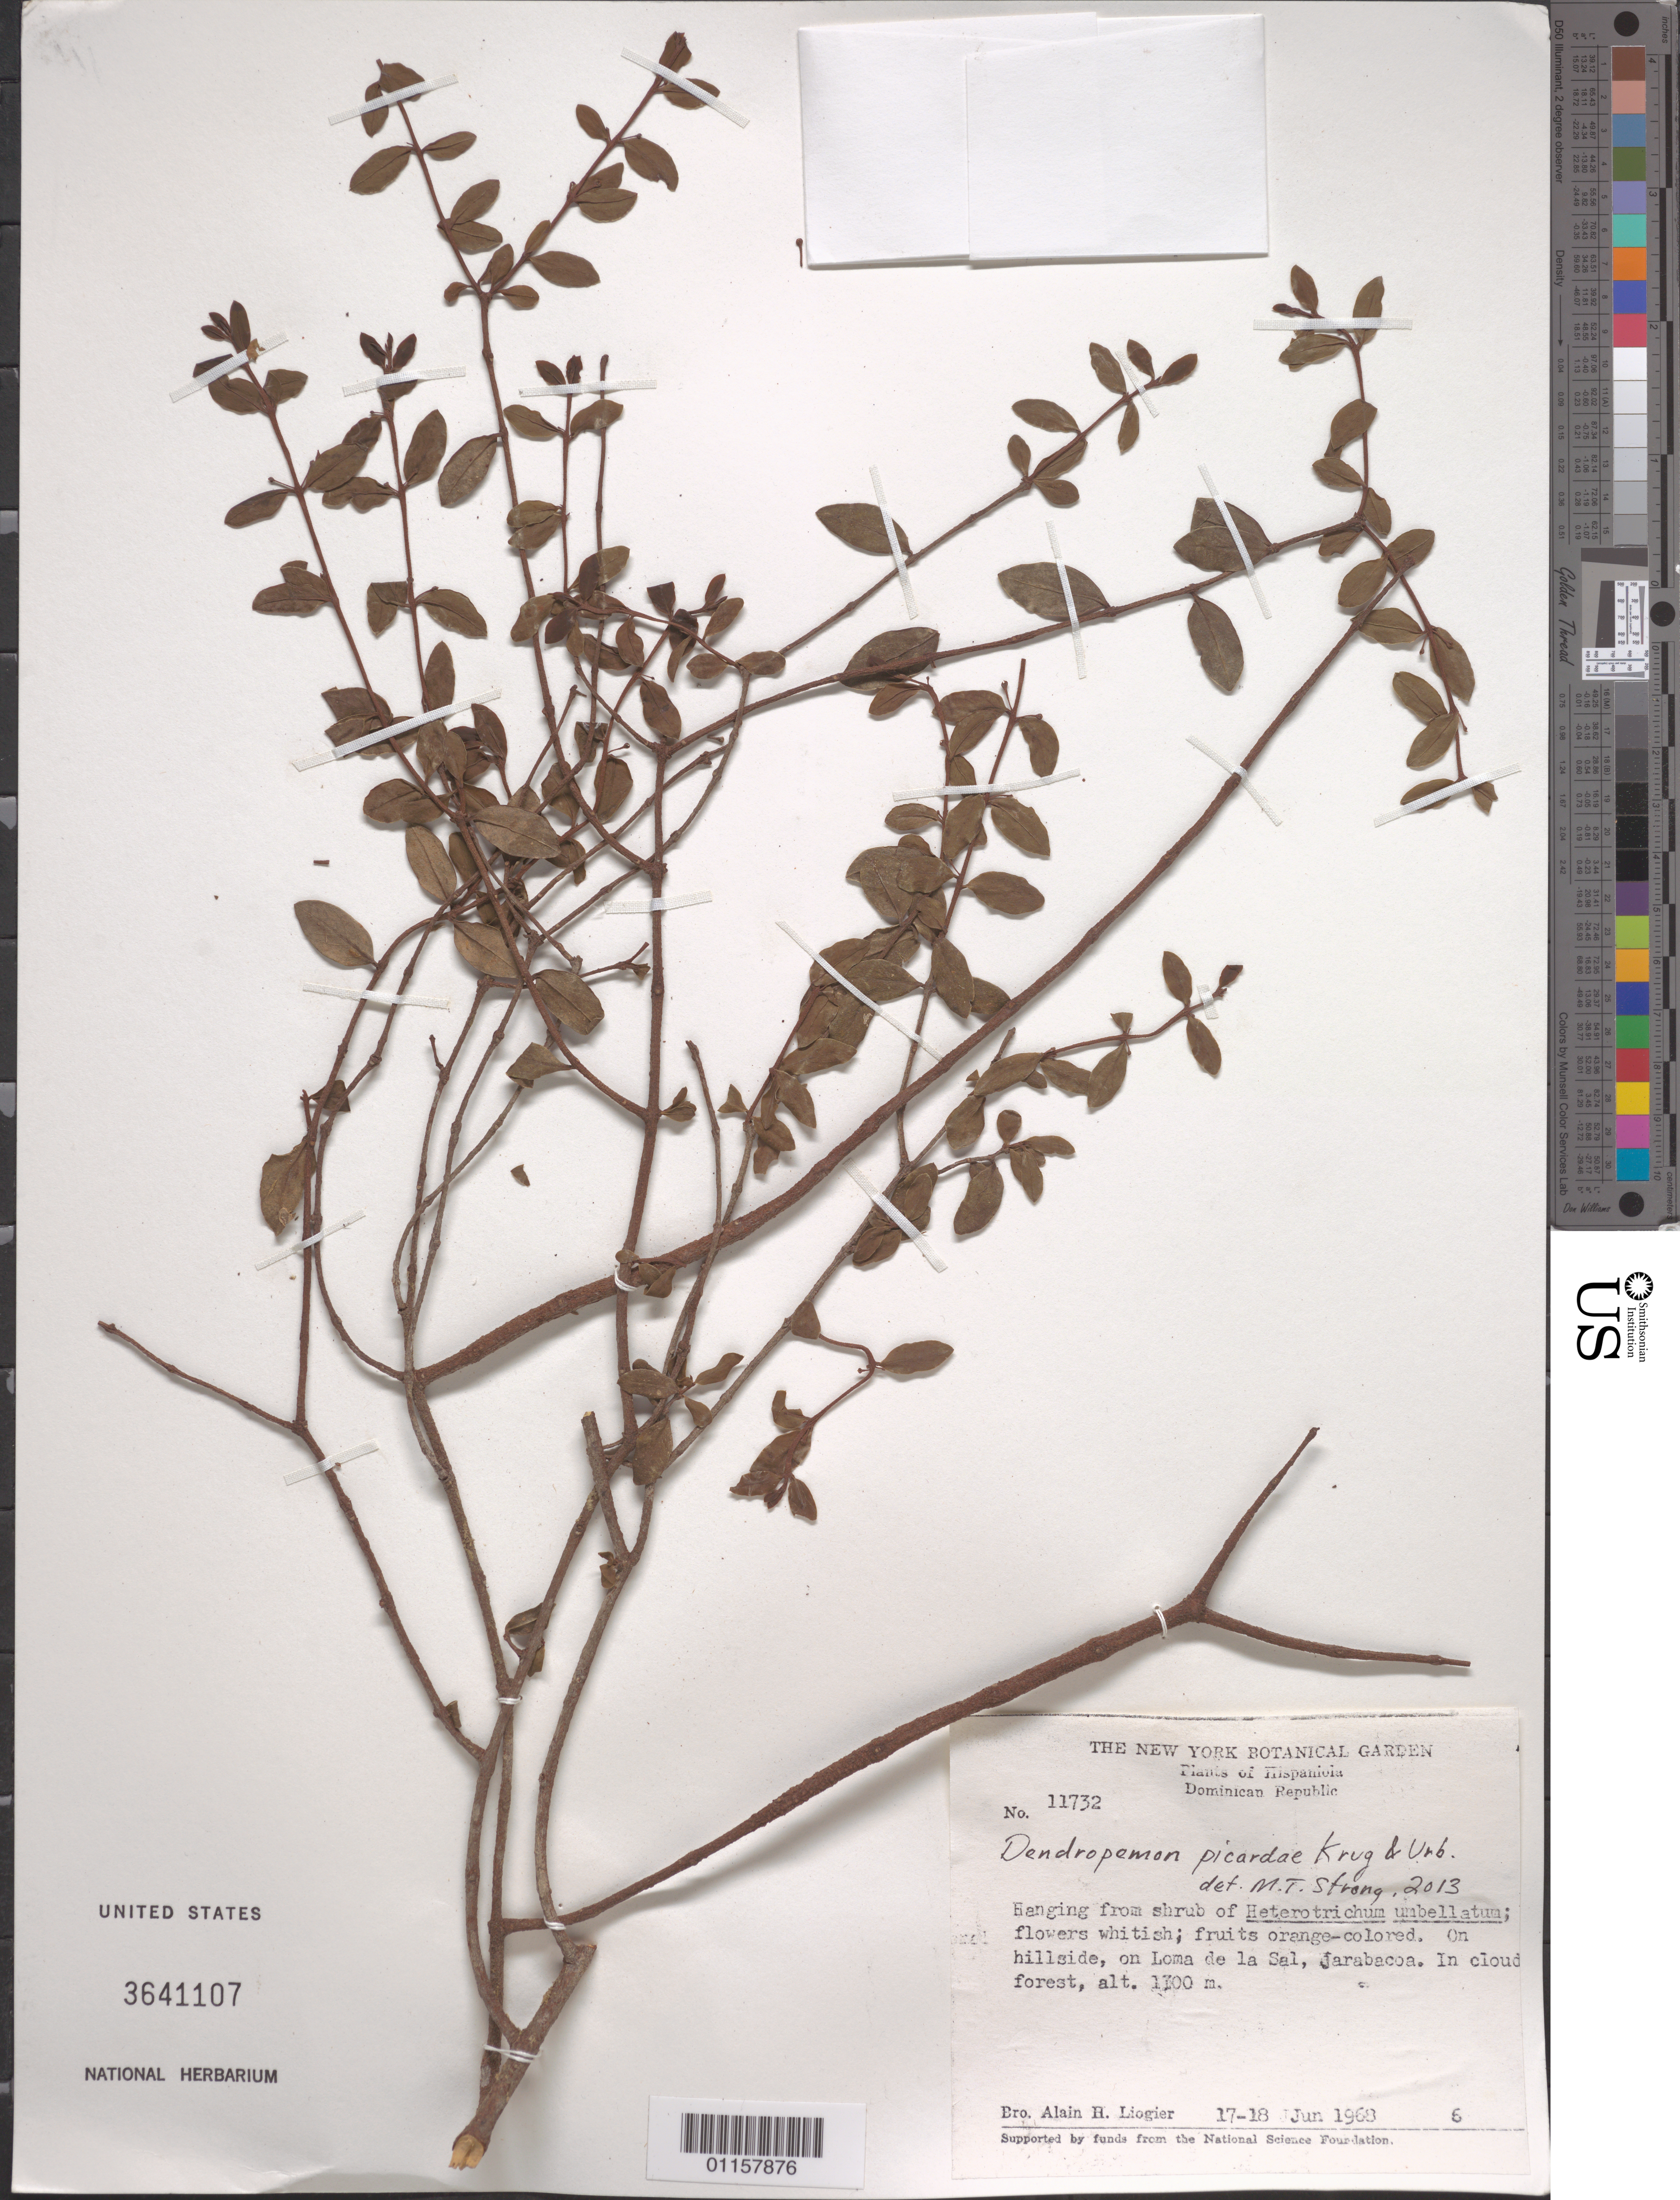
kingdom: Plantae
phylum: Tracheophyta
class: Magnoliopsida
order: Santalales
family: Loranthaceae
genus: Dendropemon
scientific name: Dendropemon picardae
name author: Krug & Urb.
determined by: Strong, M. T., (US), Smithsonian Institution - National Museum of Natural History (UNITED STATES)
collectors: A. H. Liogier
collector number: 11732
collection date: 1968-06-17/1968-06-18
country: Dominican Republic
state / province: La Vega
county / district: Jarabacoa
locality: Loma de la Sal, Jarabacoa.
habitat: On hillside.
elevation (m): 1700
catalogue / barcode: US 3641107